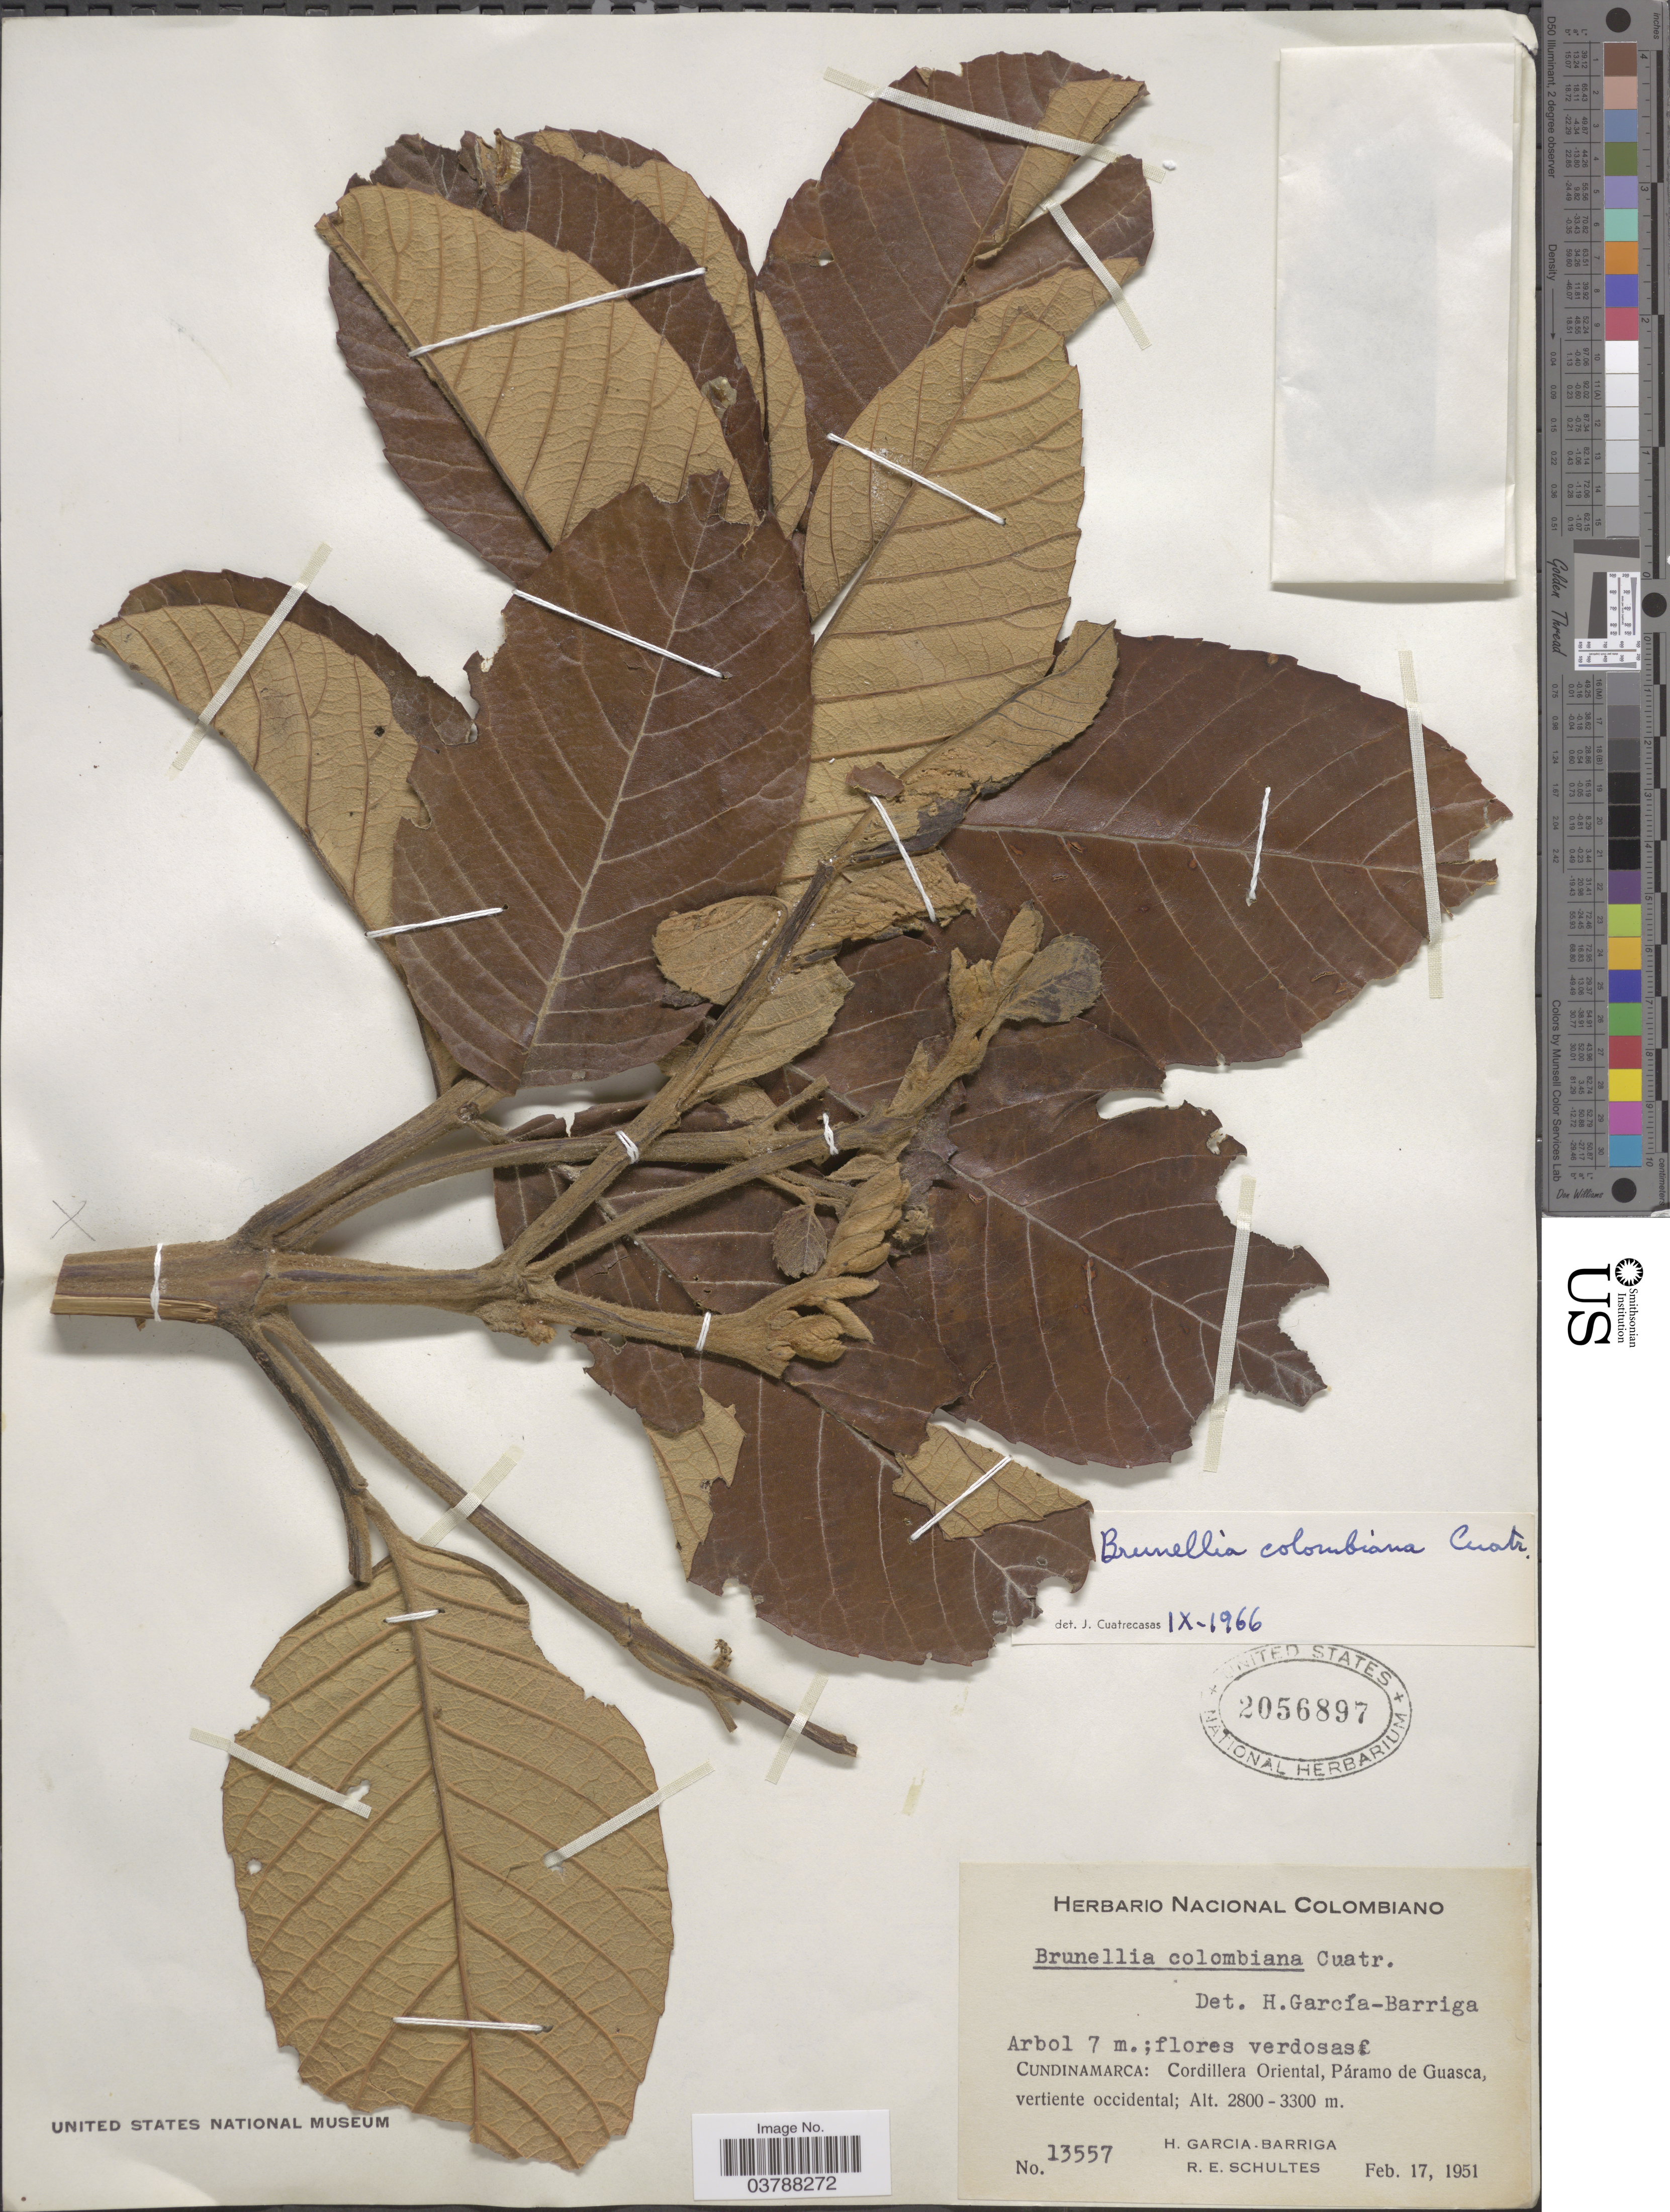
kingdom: Plantae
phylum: Tracheophyta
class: Magnoliopsida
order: Oxalidales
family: Brunelliaceae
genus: Brunellia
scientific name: Brunellia colombiana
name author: Cuatrec.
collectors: H. García Barriga & R. E. Schultes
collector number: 13557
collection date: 1951-02-17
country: Colombia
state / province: Cundinamarca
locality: Cordillera Oriental, Páramo de Guasca, vertiente occidental.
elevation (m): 2800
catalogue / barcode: US 2056897